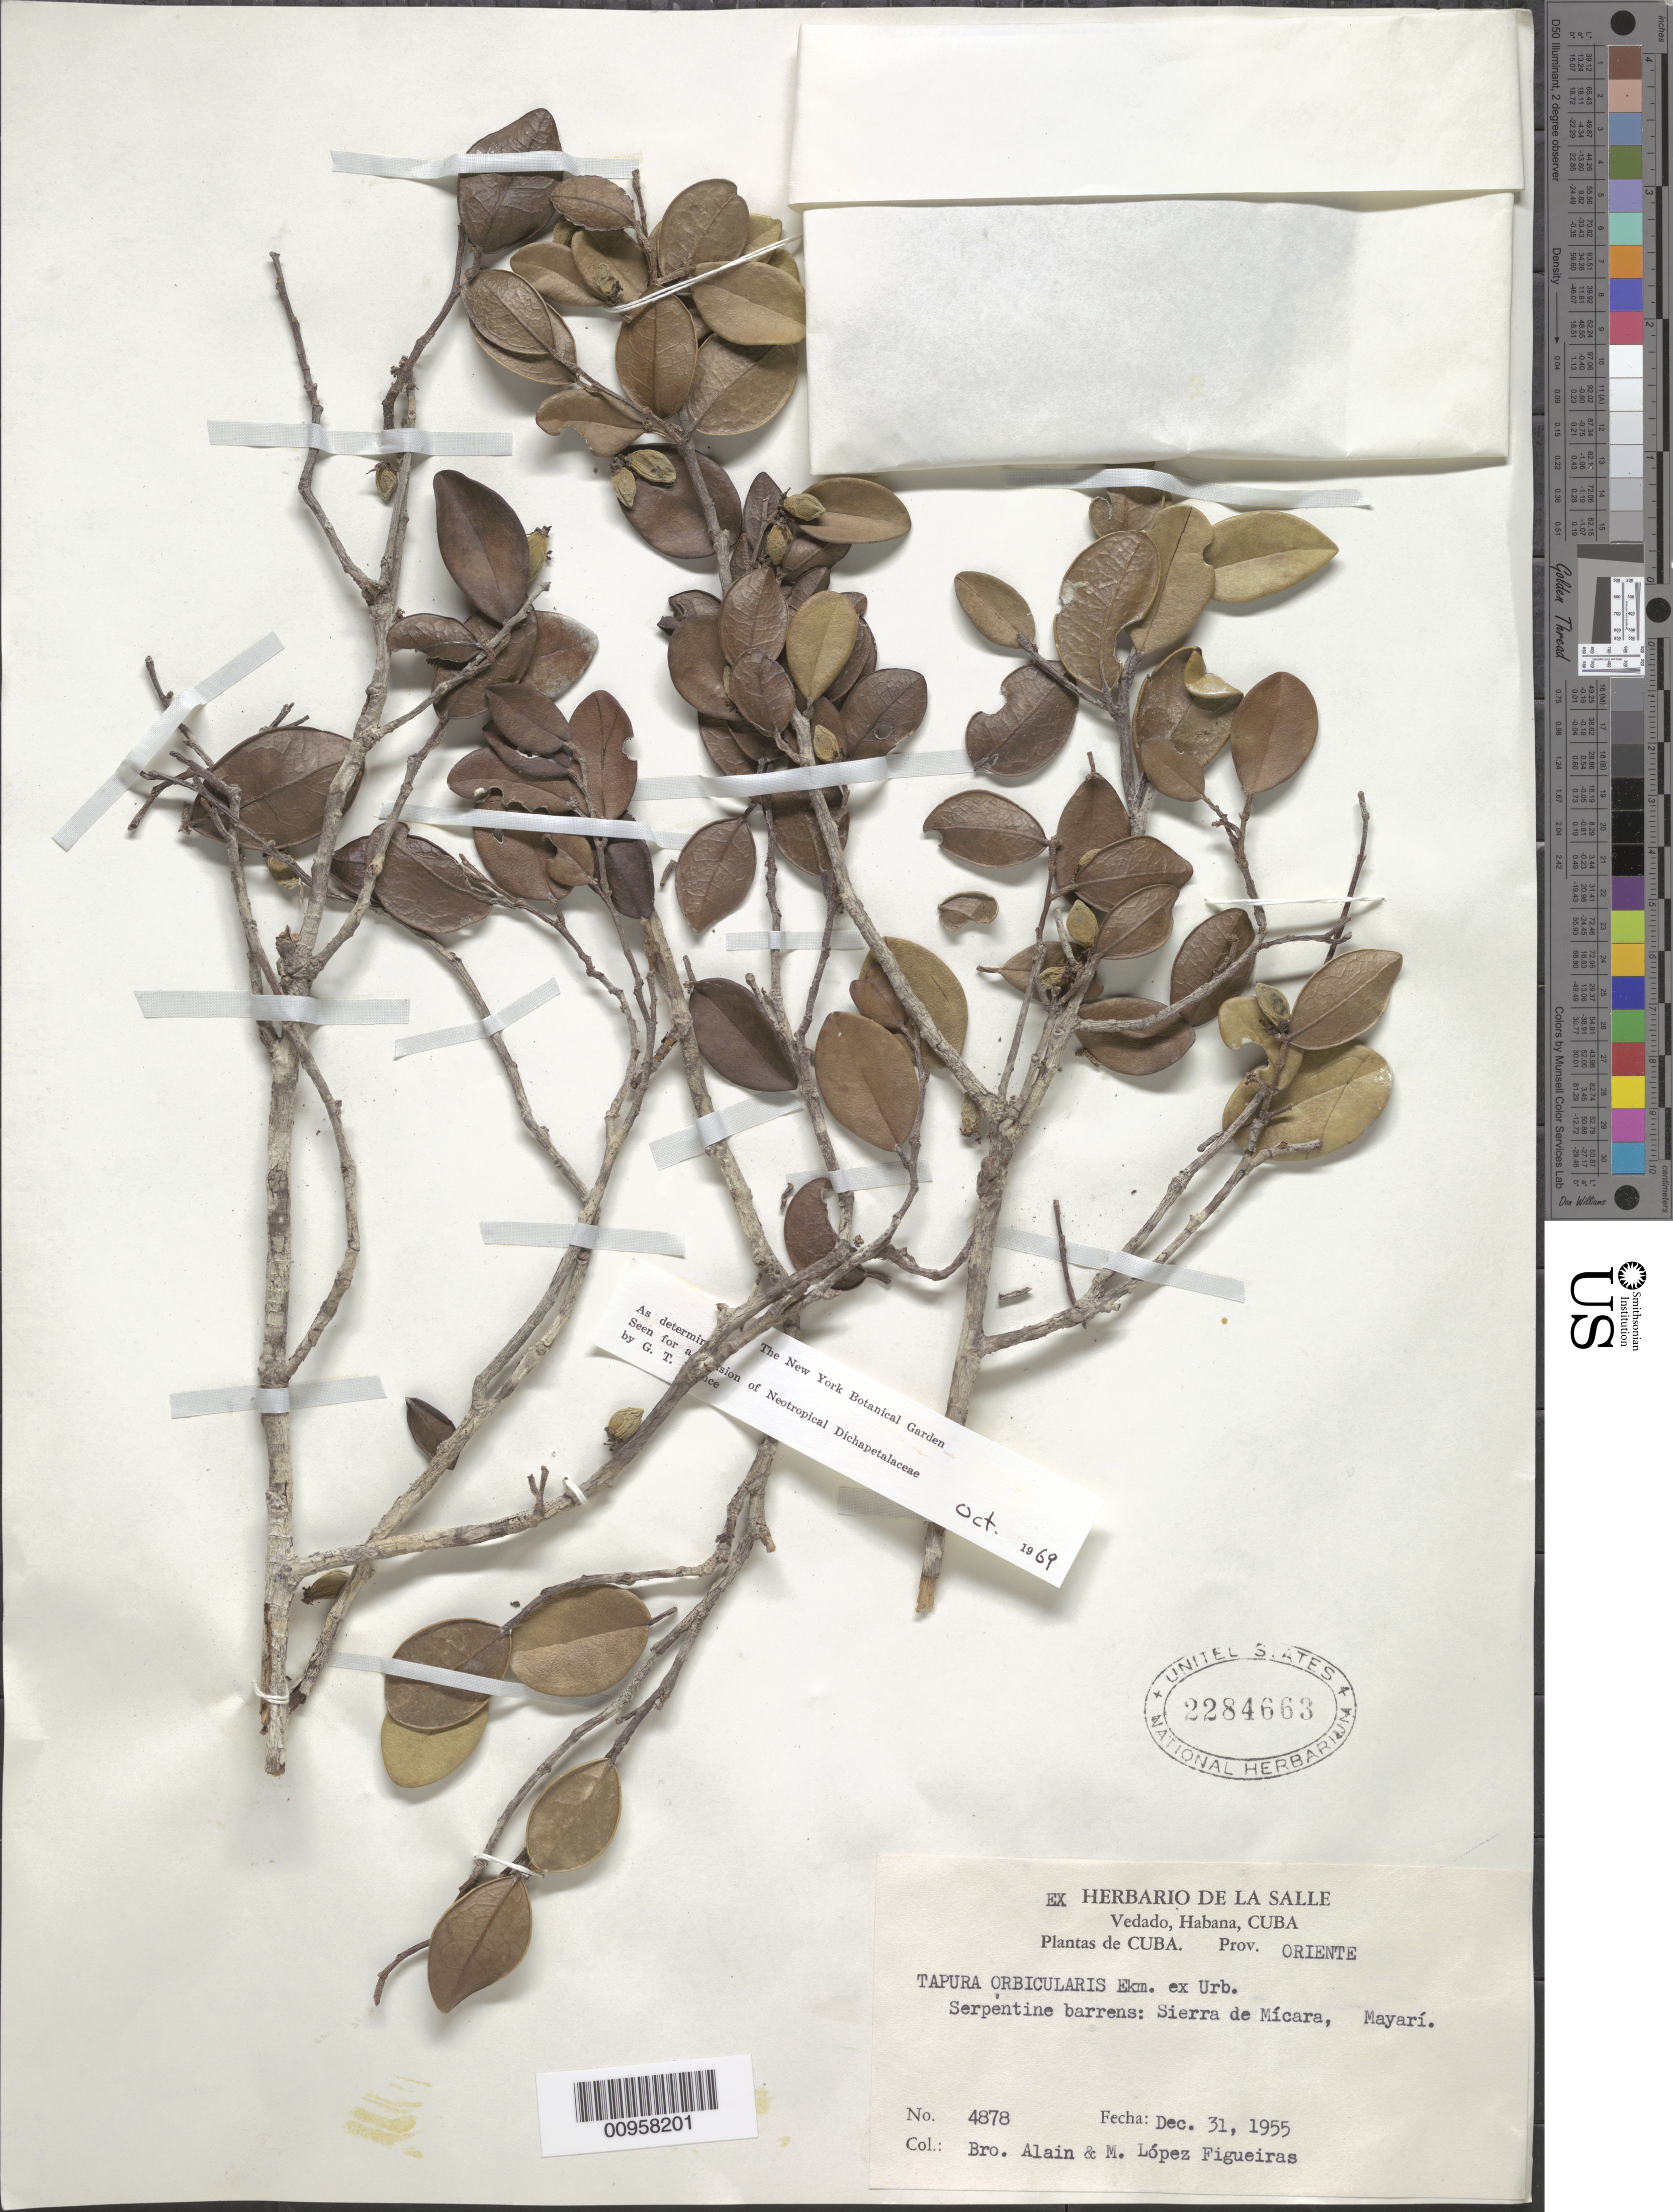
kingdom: Plantae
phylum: Tracheophyta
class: Magnoliopsida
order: Malpighiales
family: Dichapetalaceae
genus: Tapura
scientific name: Tapura orbicularis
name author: Ekman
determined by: Prance, G. T.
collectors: A. H. Liogier & M. López Figueiras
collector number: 4878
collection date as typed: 31 Dec 1955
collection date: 1955-12-31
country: Cuba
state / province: Oriente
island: Cuba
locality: Sierra de Mícara, Mayarí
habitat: Serpentine barrens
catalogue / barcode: US 2284663